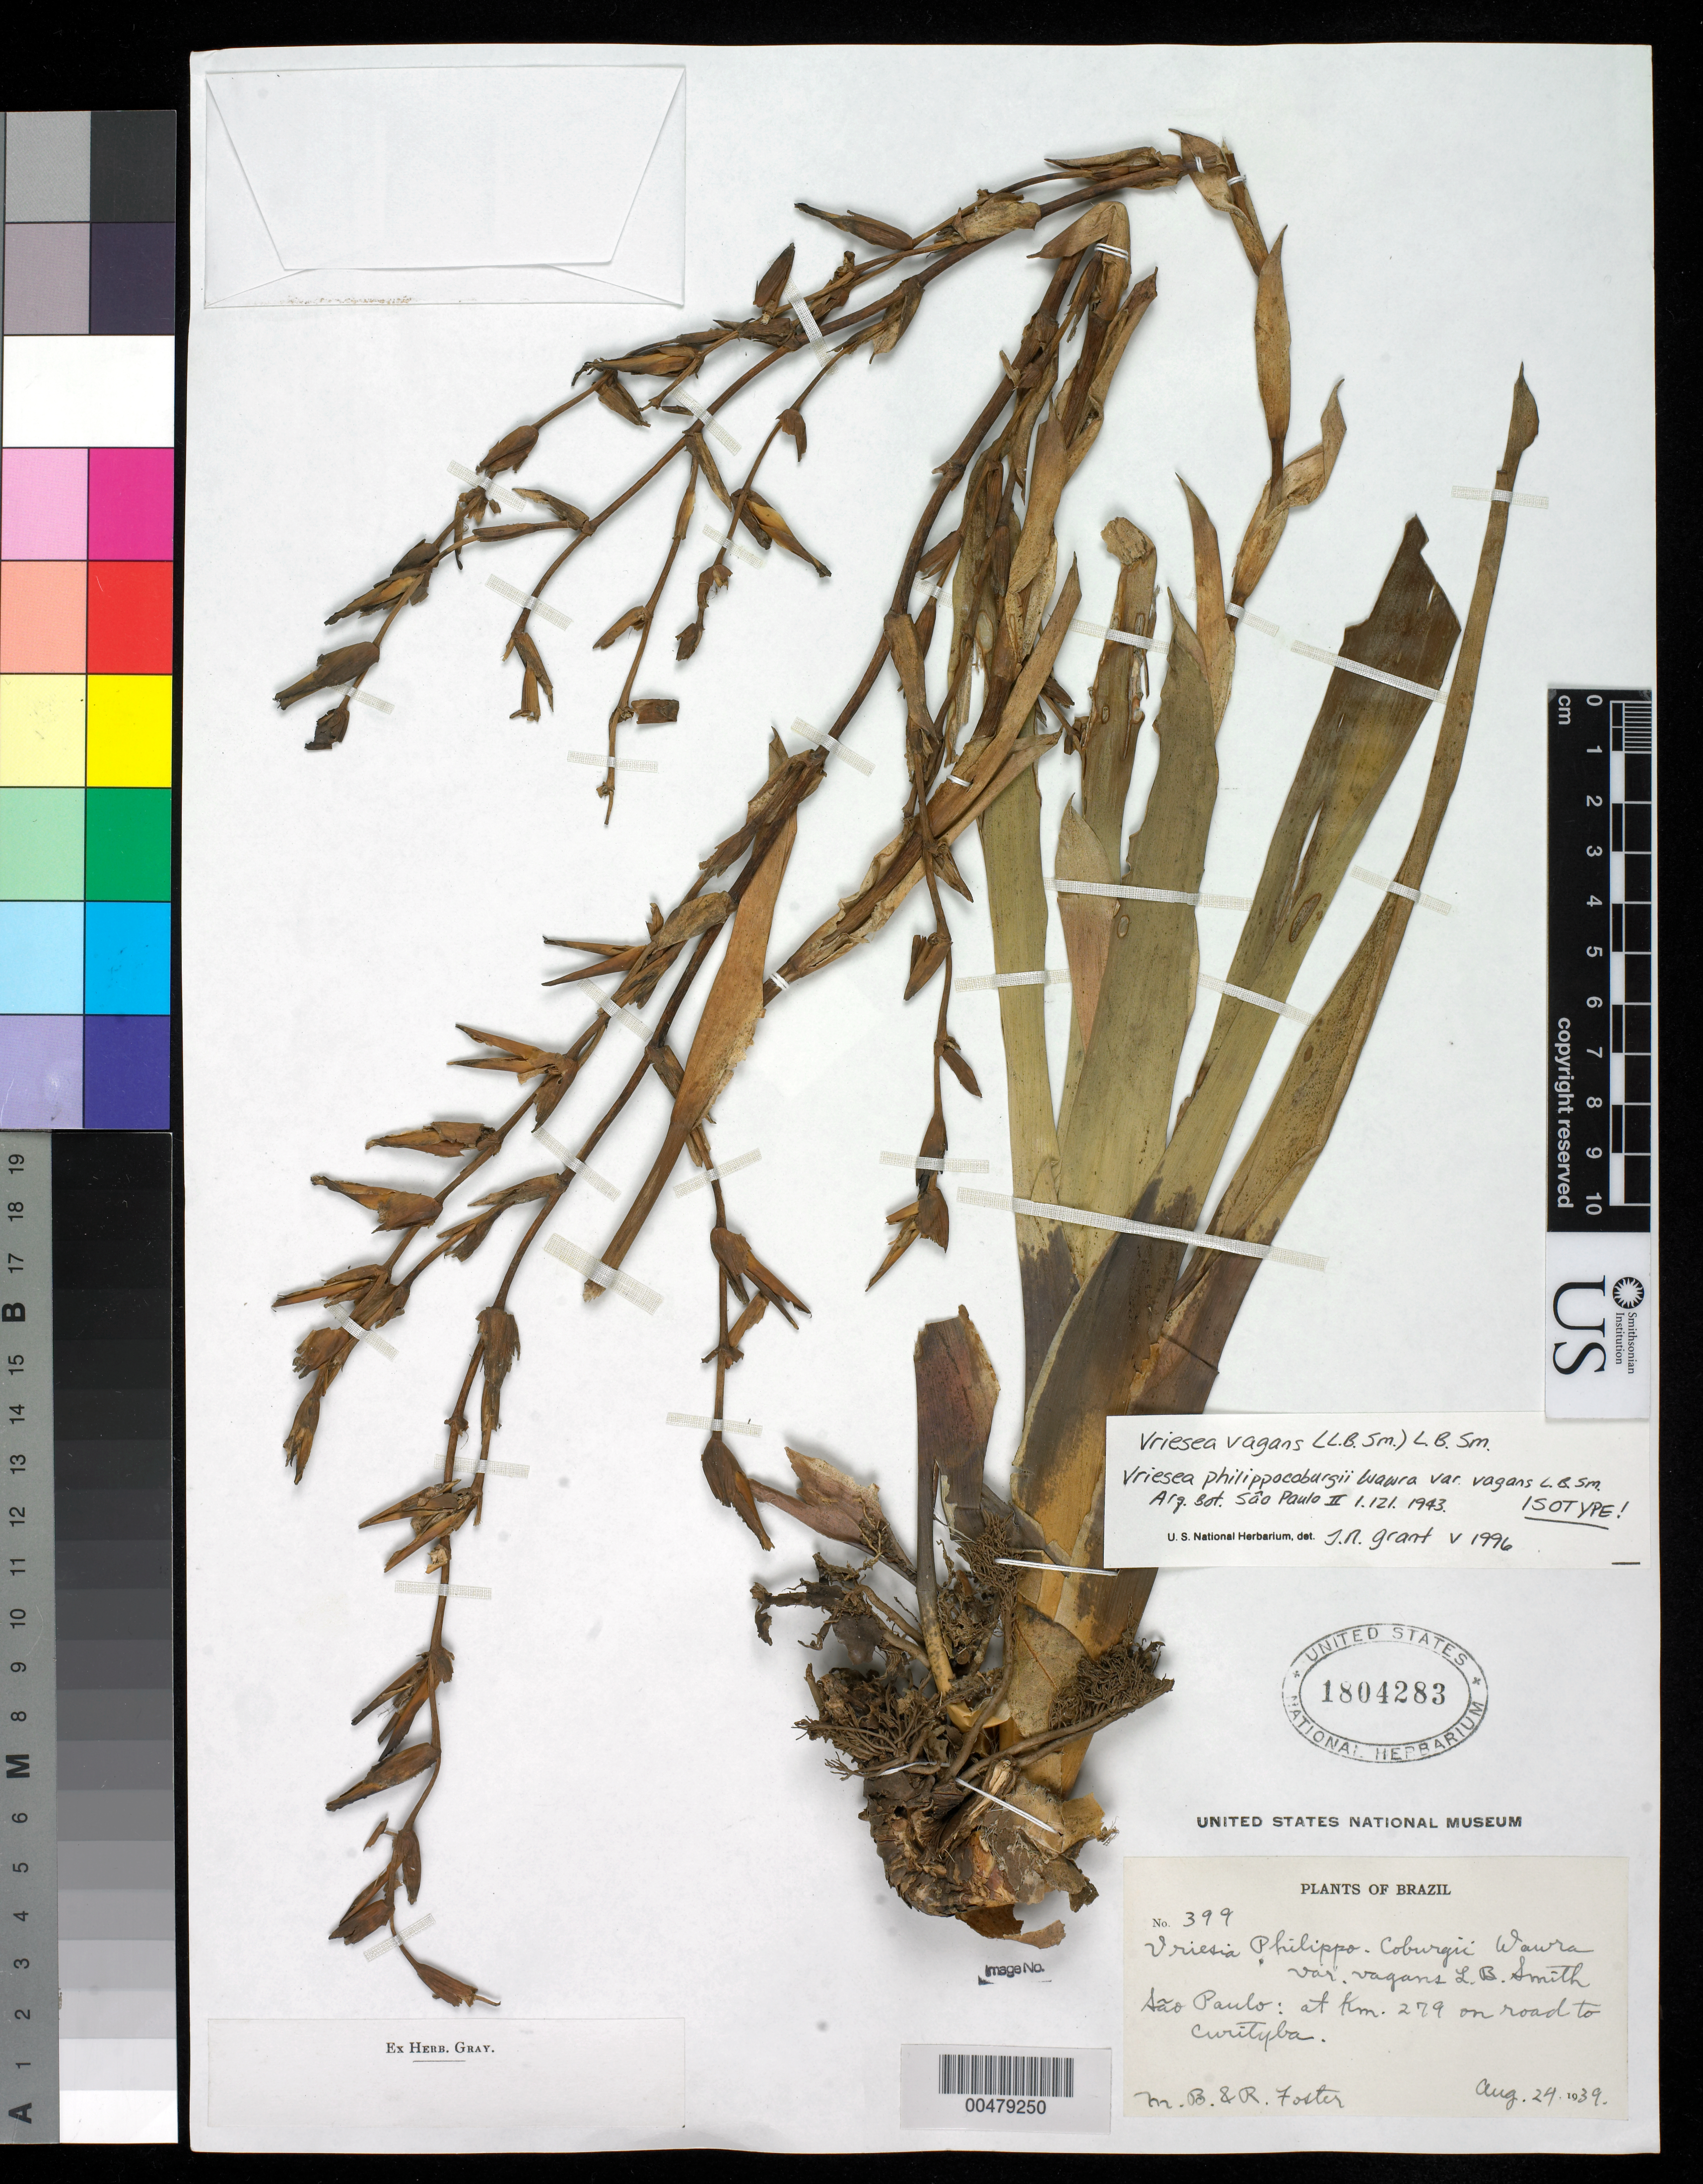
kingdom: Plantae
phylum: Tracheophyta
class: Liliopsida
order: Poales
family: Bromeliaceae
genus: Vriesea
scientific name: Vriesea philippocoburgii var. vagrans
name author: L.B. Sm.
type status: Isotype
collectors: M. B. Foster & R. C. Foster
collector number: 399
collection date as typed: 24 Aug 1939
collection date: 1939-08-24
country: Brazil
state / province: São Paulo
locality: Km 279 on road to Curityba.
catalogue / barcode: US 1804283